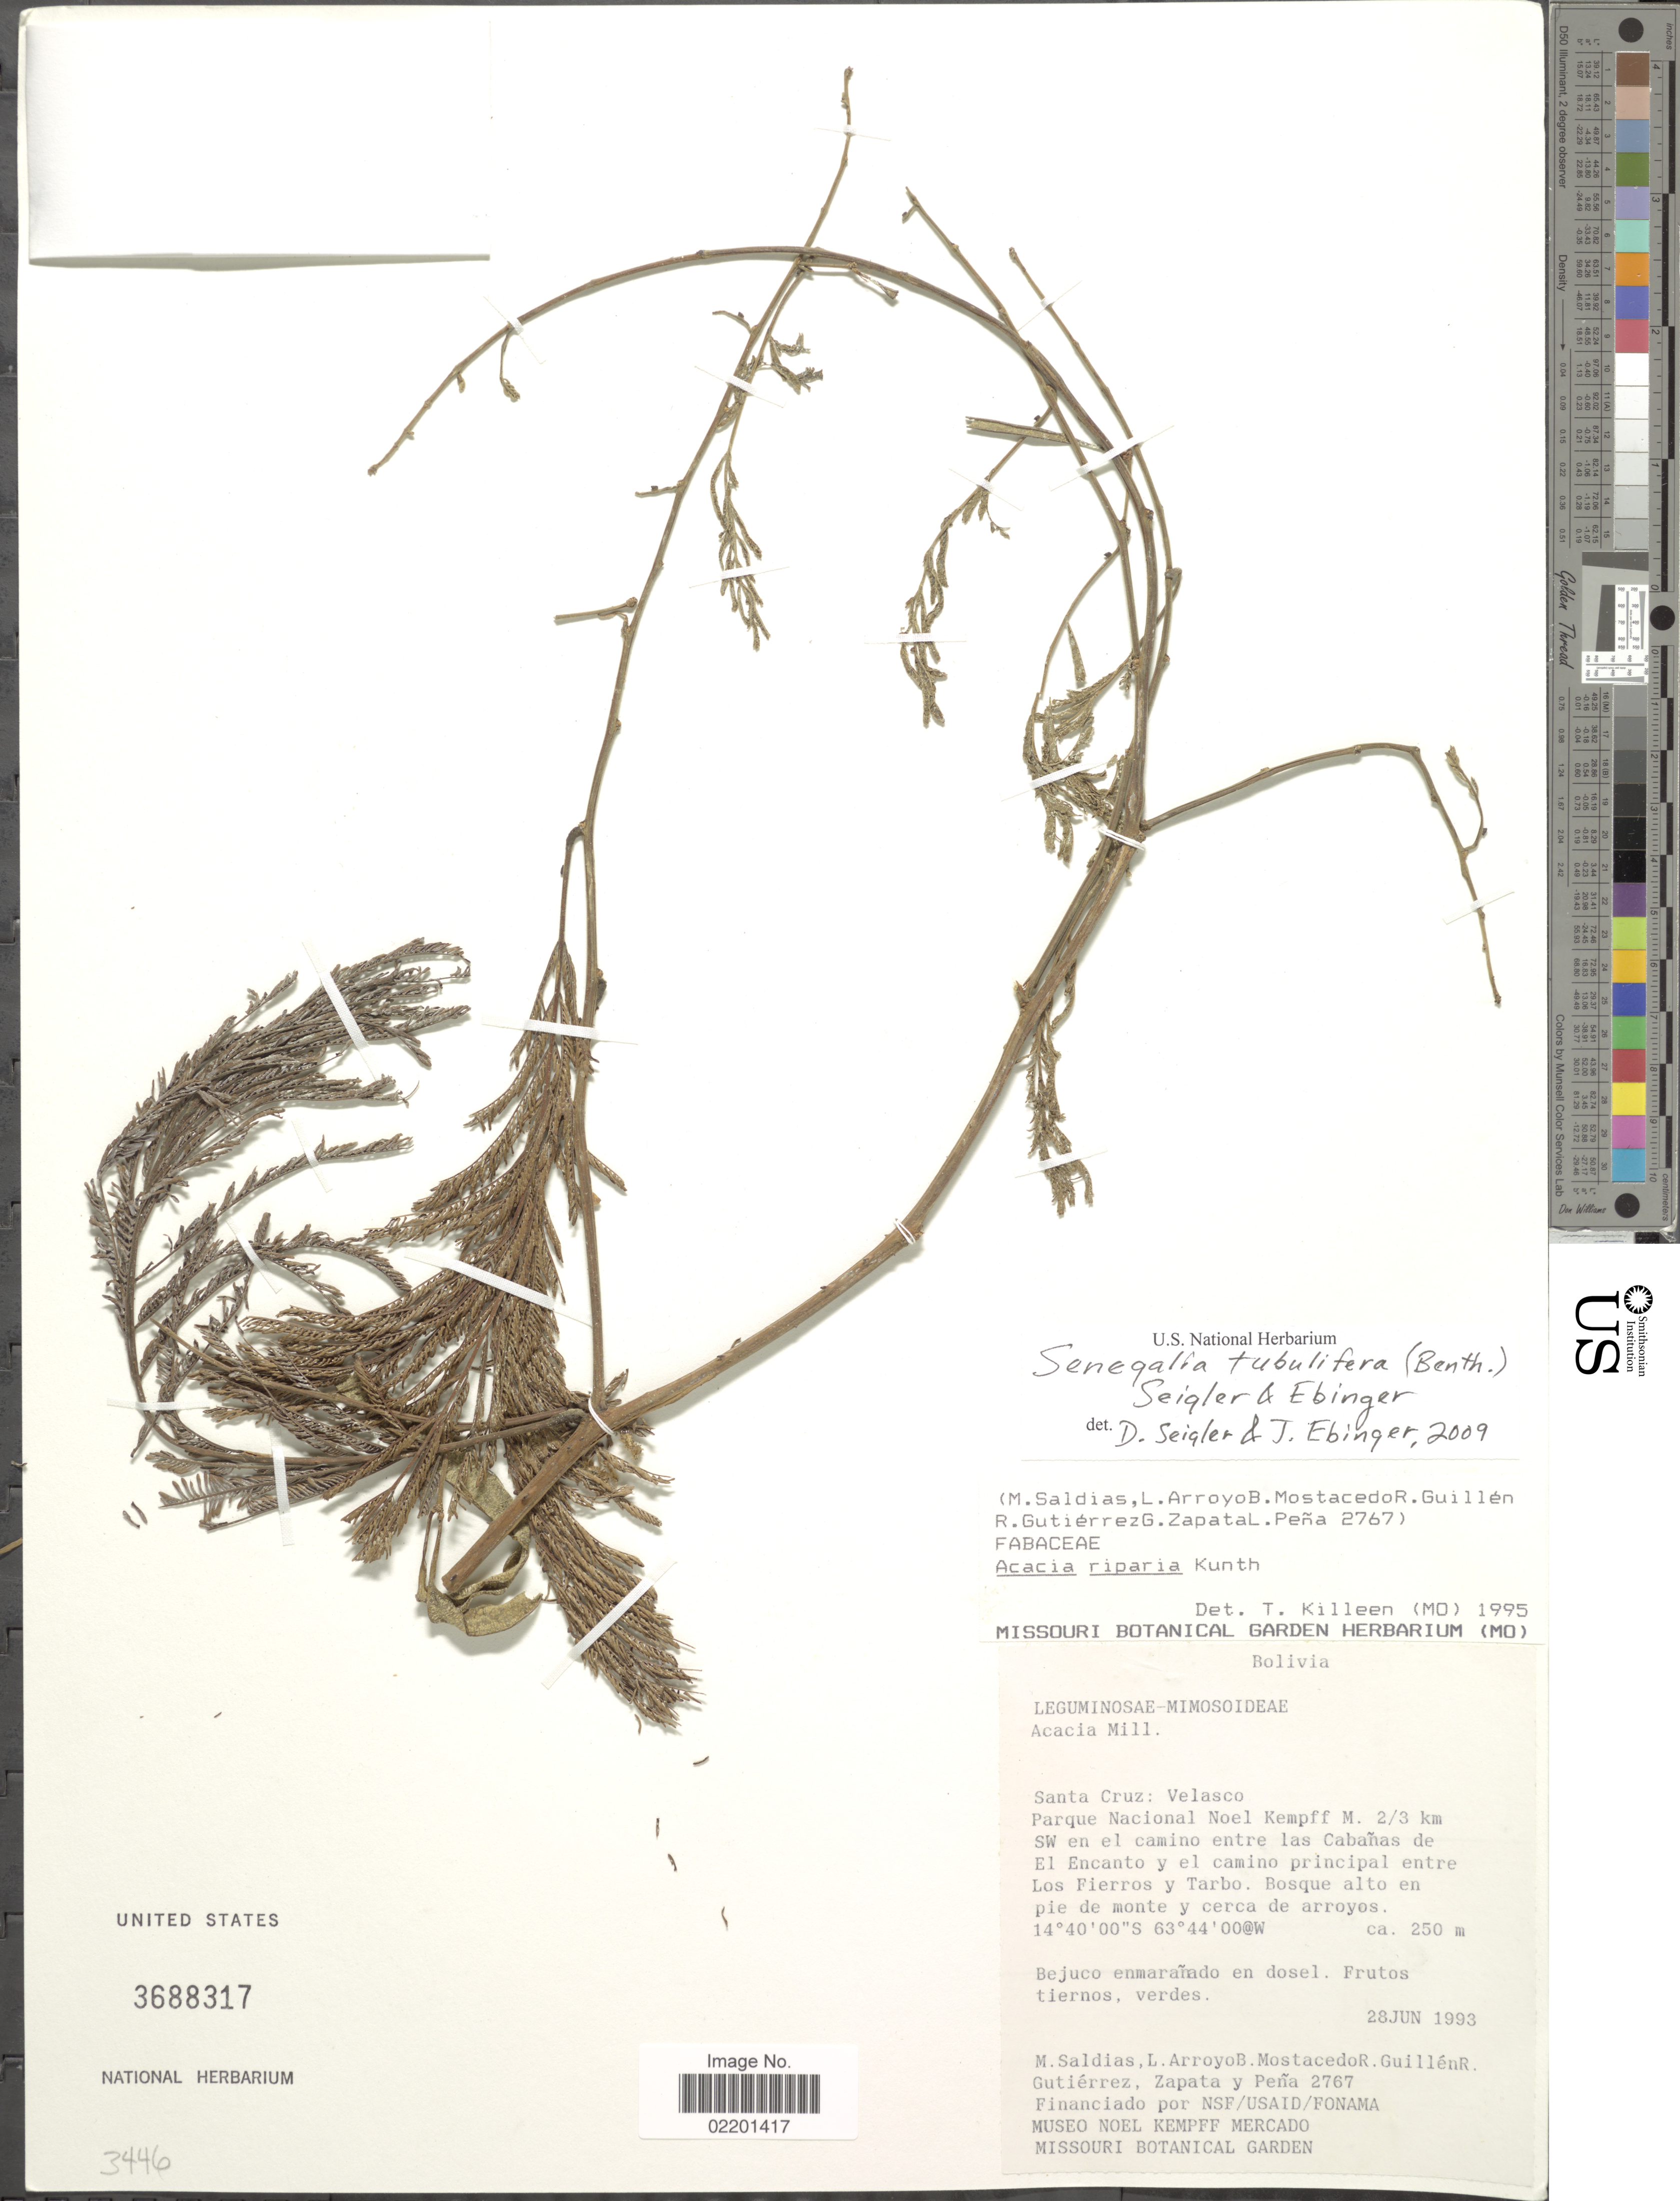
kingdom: Plantae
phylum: Tracheophyta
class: Magnoliopsida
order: Fabales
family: Fabaceae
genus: Senegalia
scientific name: Senegalia tubulifera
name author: (Benth.) Seigler & Ebinger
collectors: M. Saldias, L. Arroyo, Mostacedo, --, R. Guillen & et al.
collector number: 2767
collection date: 1993-06-28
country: Bolivia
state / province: Santa Cruz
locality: Santa Cruz: Velasco, Parque Nacional Noel Kempff M. 2/3 km SW en el camino entre las Cabanas de El Encanto y el camino principal entre Los Fierros y Tarbo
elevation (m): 250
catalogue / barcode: US 3688317